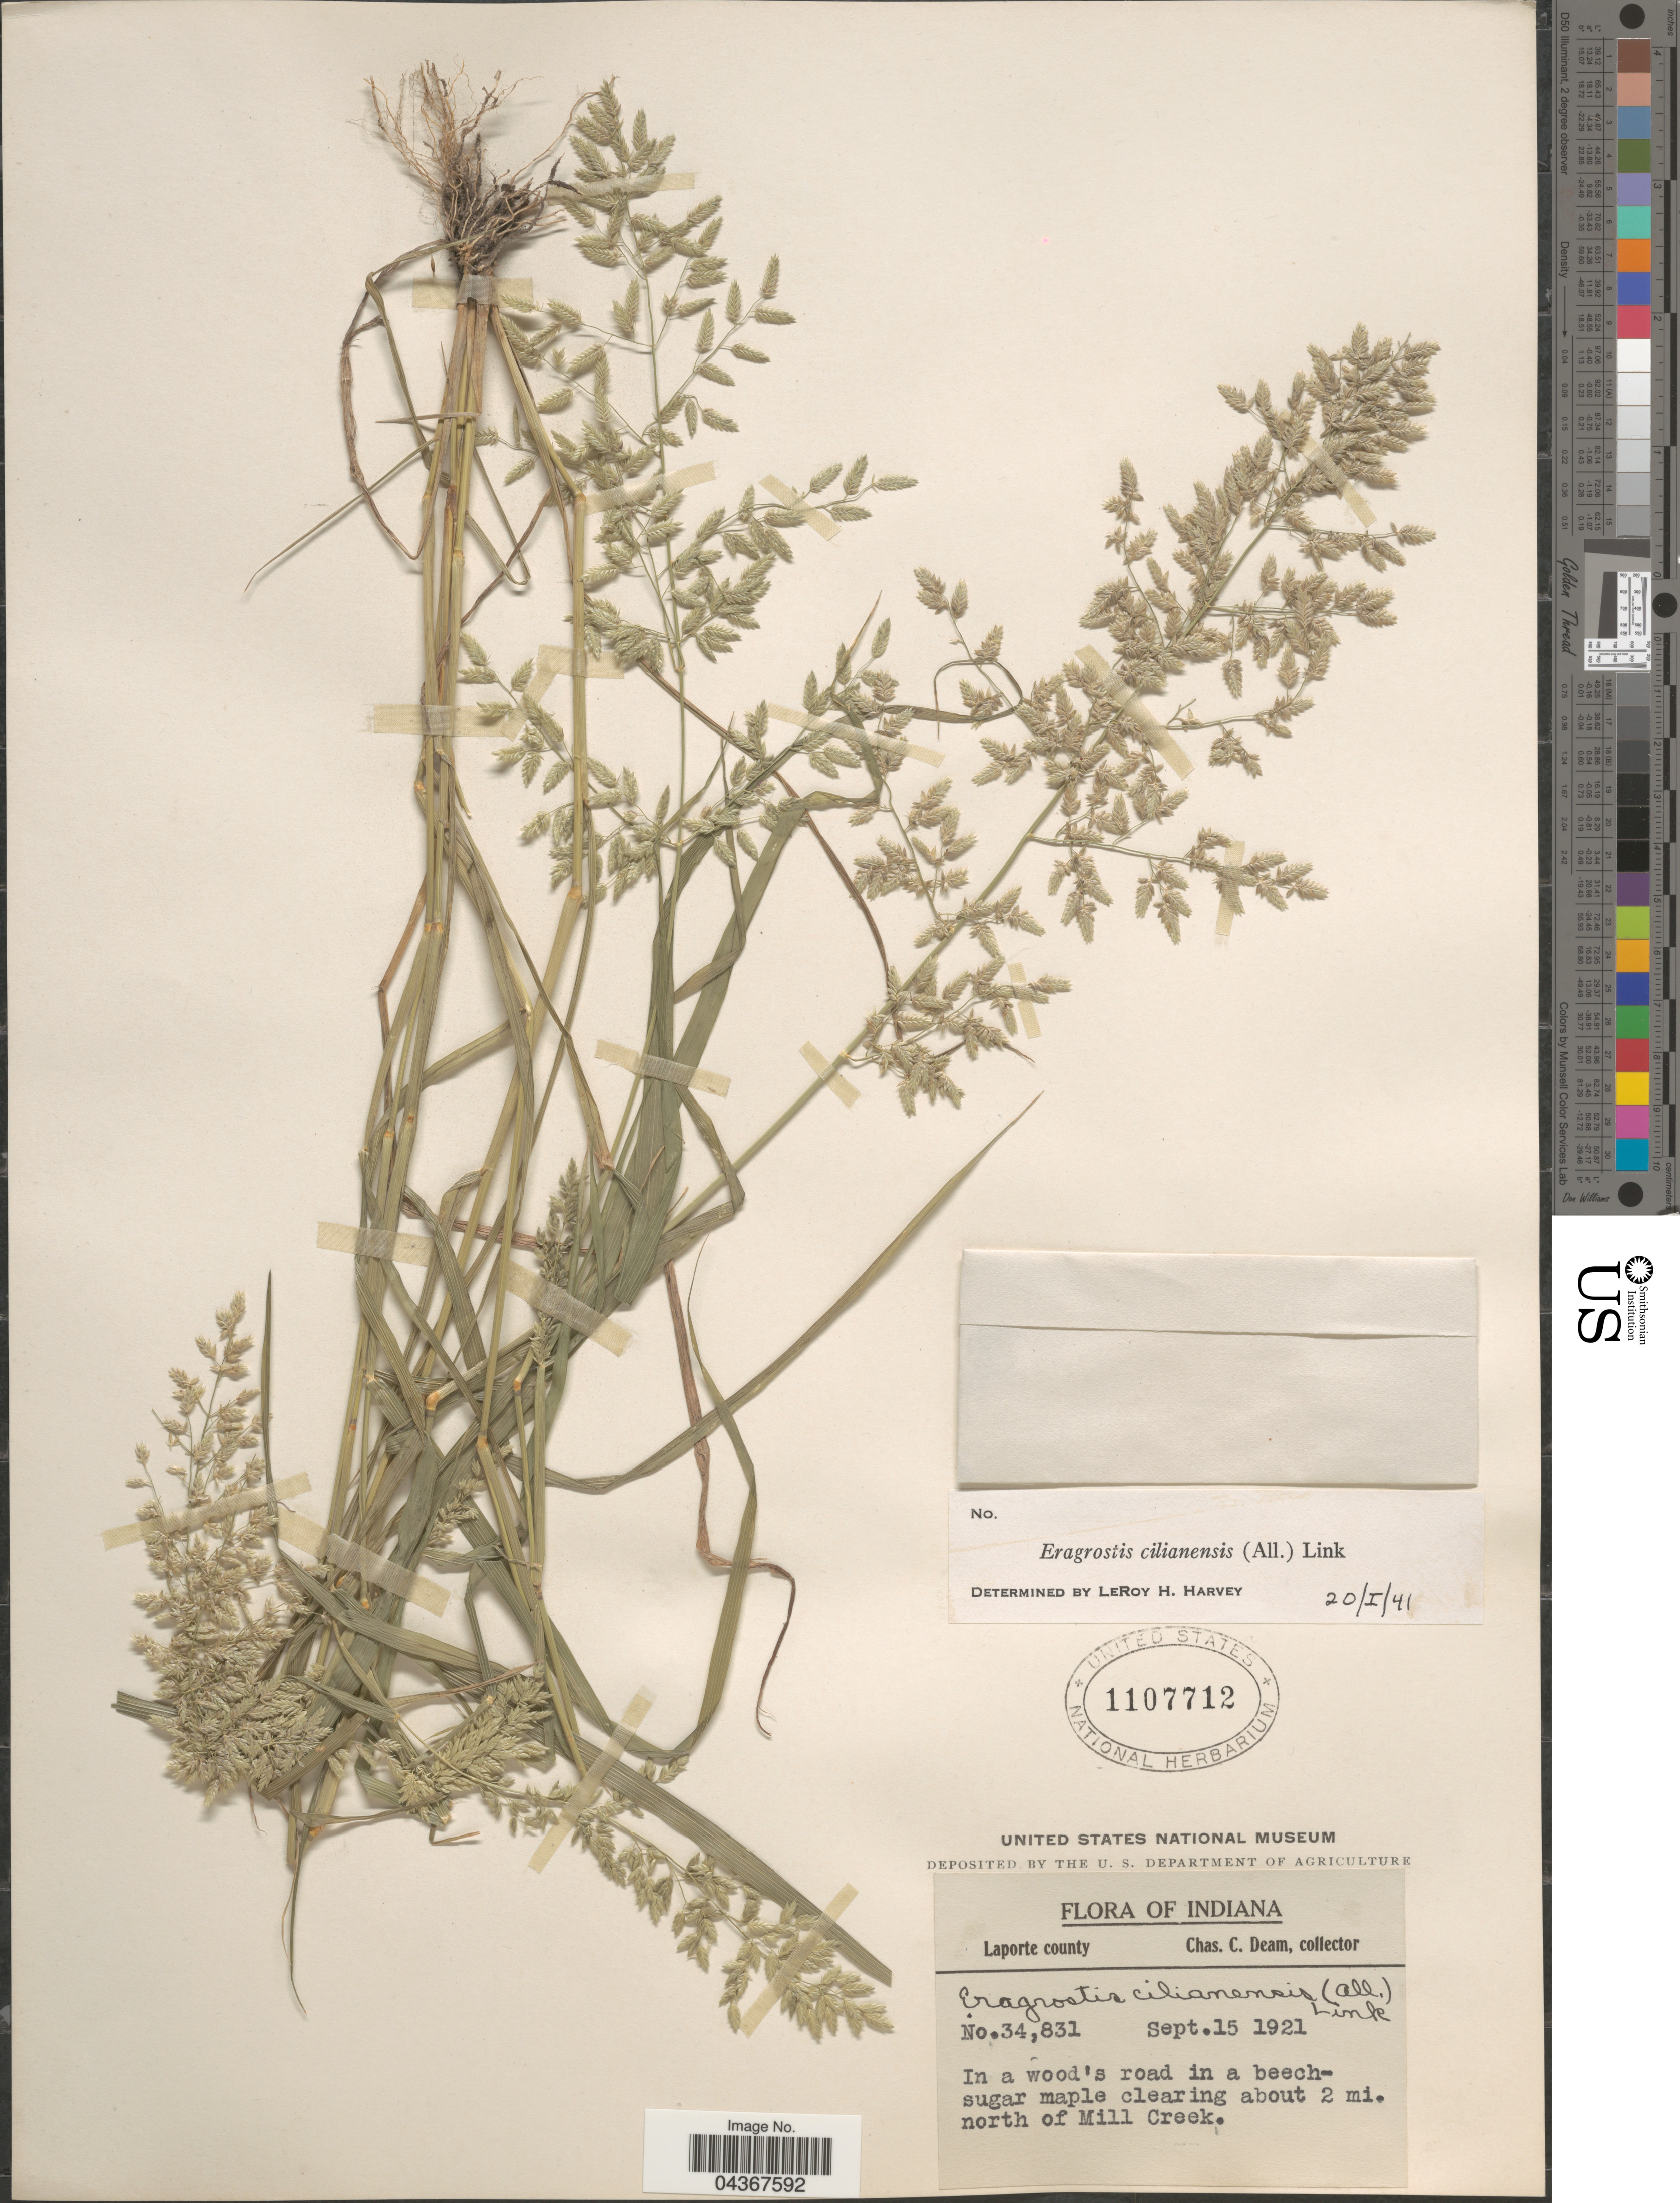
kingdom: Plantae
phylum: Tracheophyta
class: Liliopsida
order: Poales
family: Poaceae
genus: Eragrostis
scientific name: Eragrostis cilianensis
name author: (Bellardi) Vignolo ex Janch.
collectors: C. C. Deam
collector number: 34831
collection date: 1921-09-15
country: United States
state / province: Indiana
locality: Laporte county. In a wood's road in a beechsugar maple clearing about 2 mi. north of Mill Creek.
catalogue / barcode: US 1107712